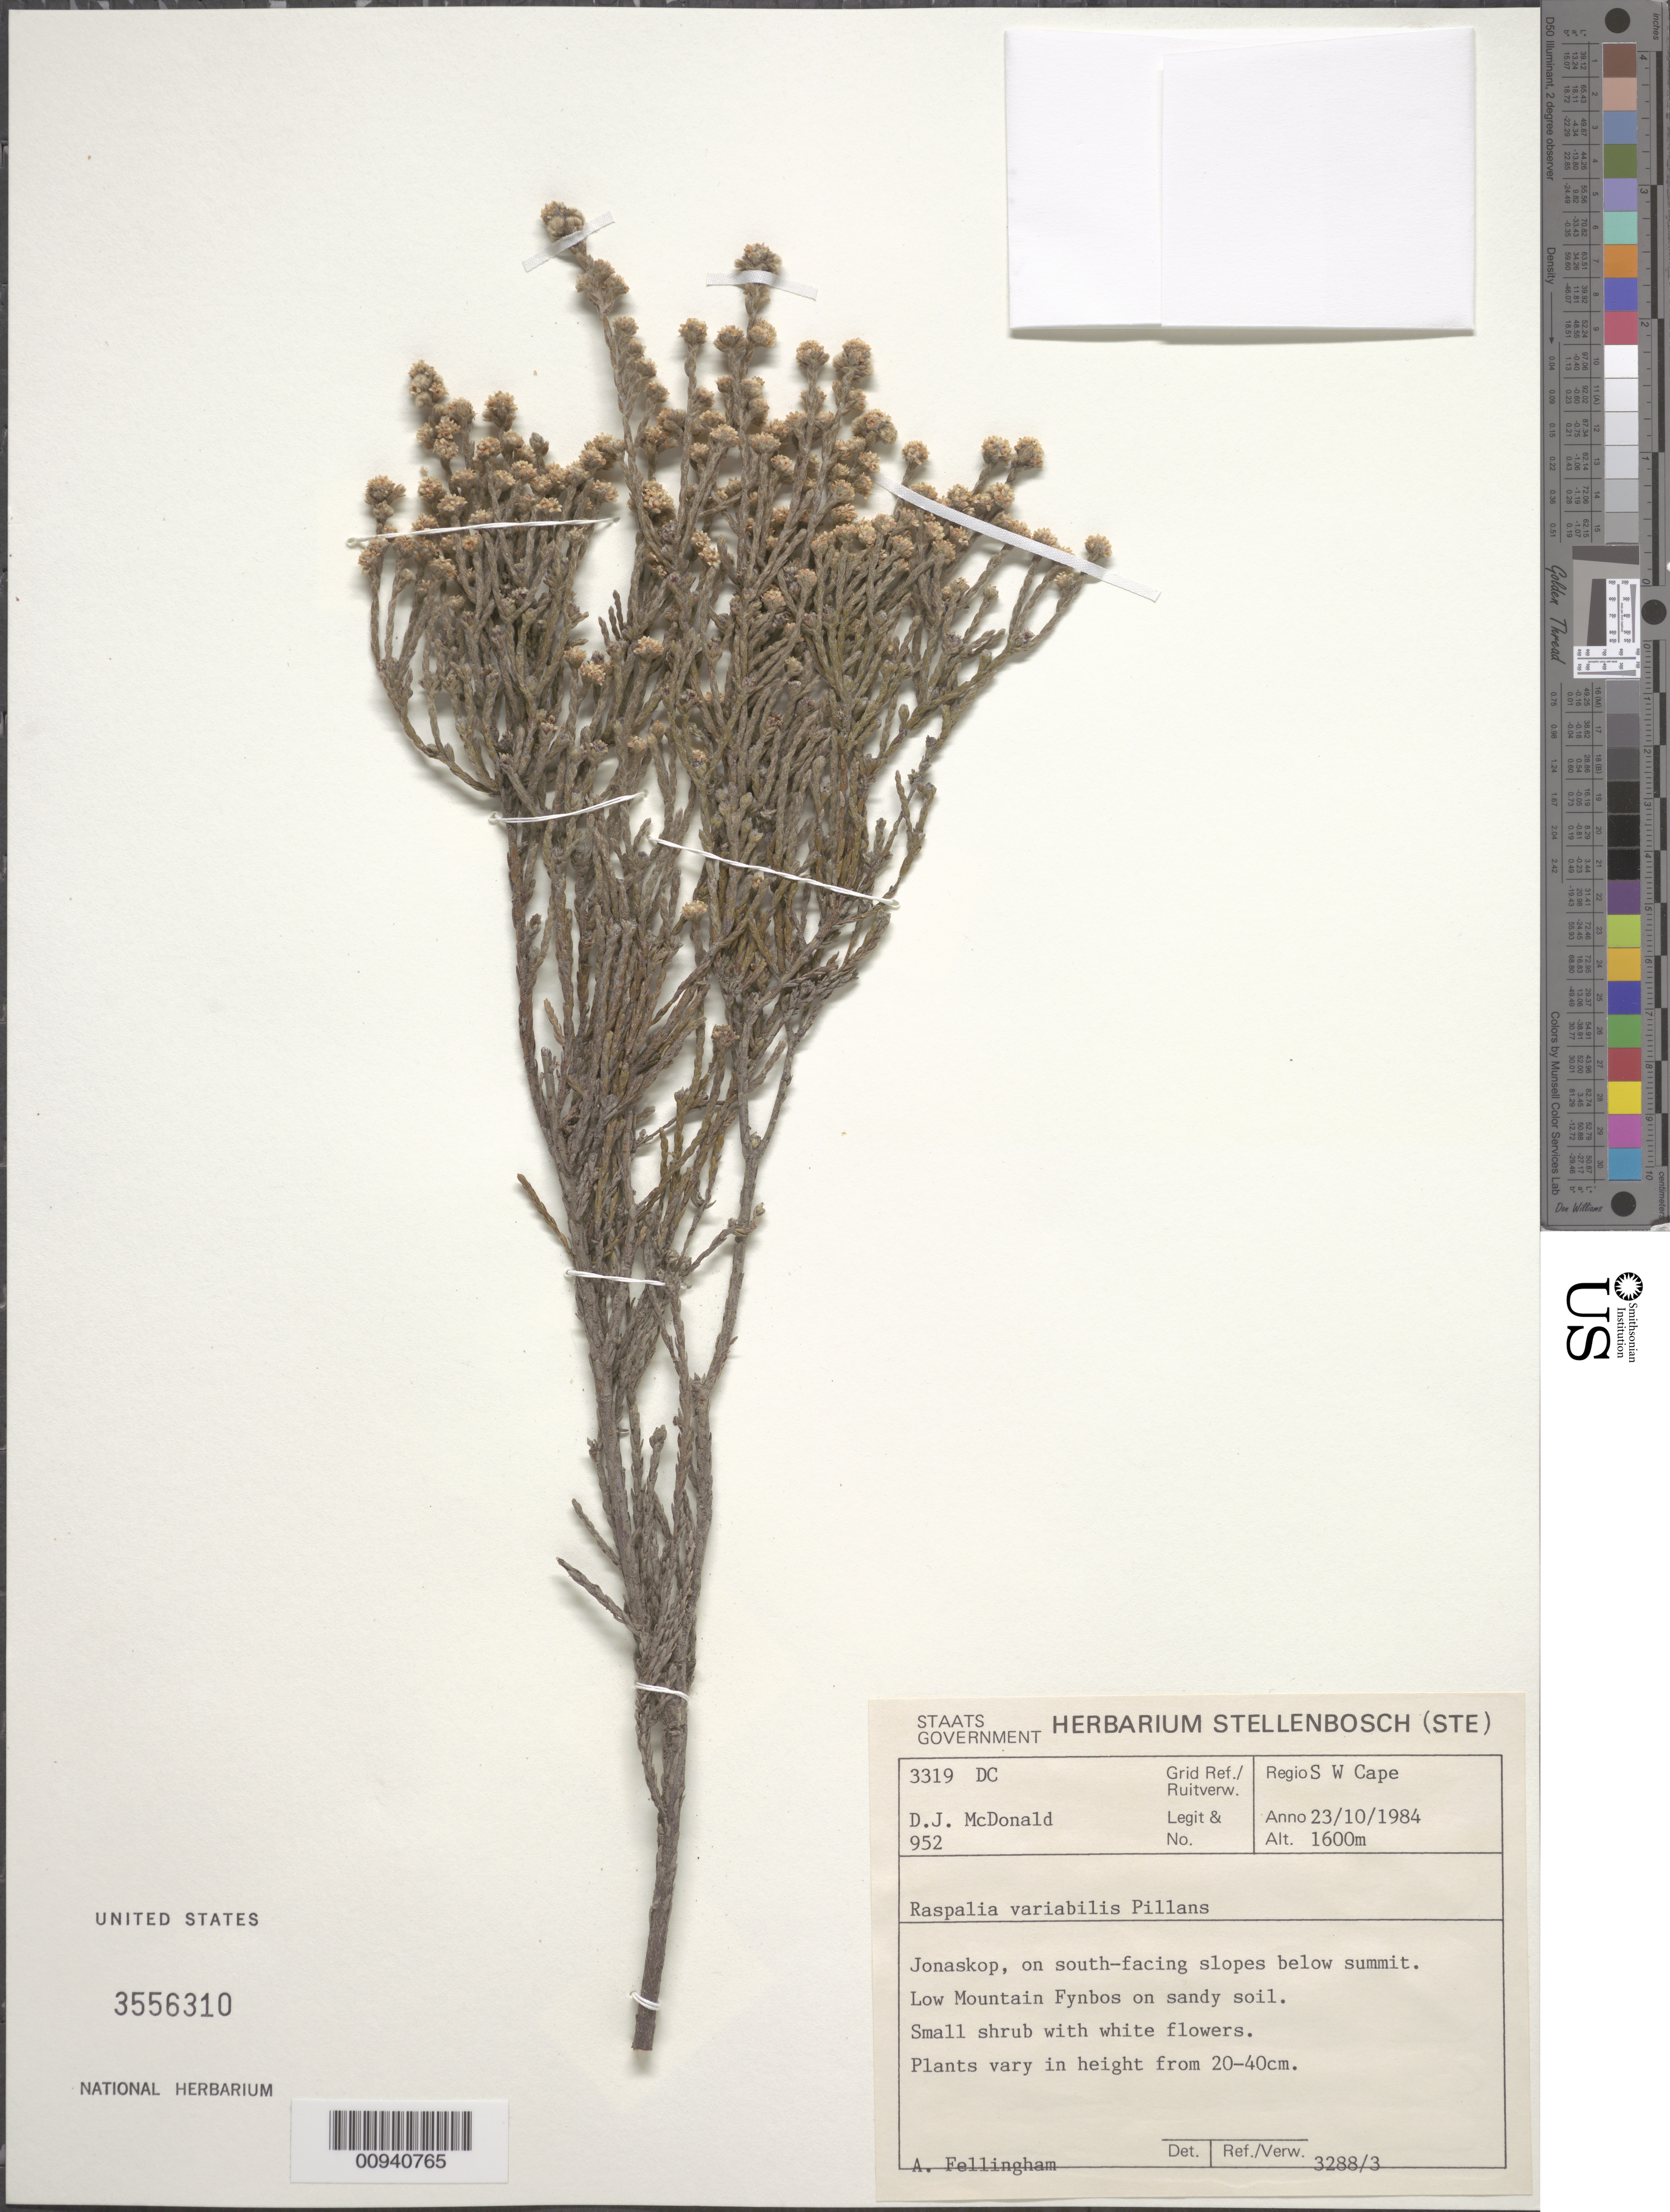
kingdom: Plantae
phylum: Tracheophyta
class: Magnoliopsida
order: Bruniales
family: Bruniaceae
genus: Brunia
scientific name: Brunia variabilis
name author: (Pillans) Class.-Bockh. & E.G.H. Oliv.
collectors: D. McDonald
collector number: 952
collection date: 1984-10-23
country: South Africa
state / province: Western Cape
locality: On south-facing slopes below summit, low mountain in Fynbos, Jonaskop.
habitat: Low mountain fynbos on sandy soil.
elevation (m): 1600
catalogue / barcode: US 3556310